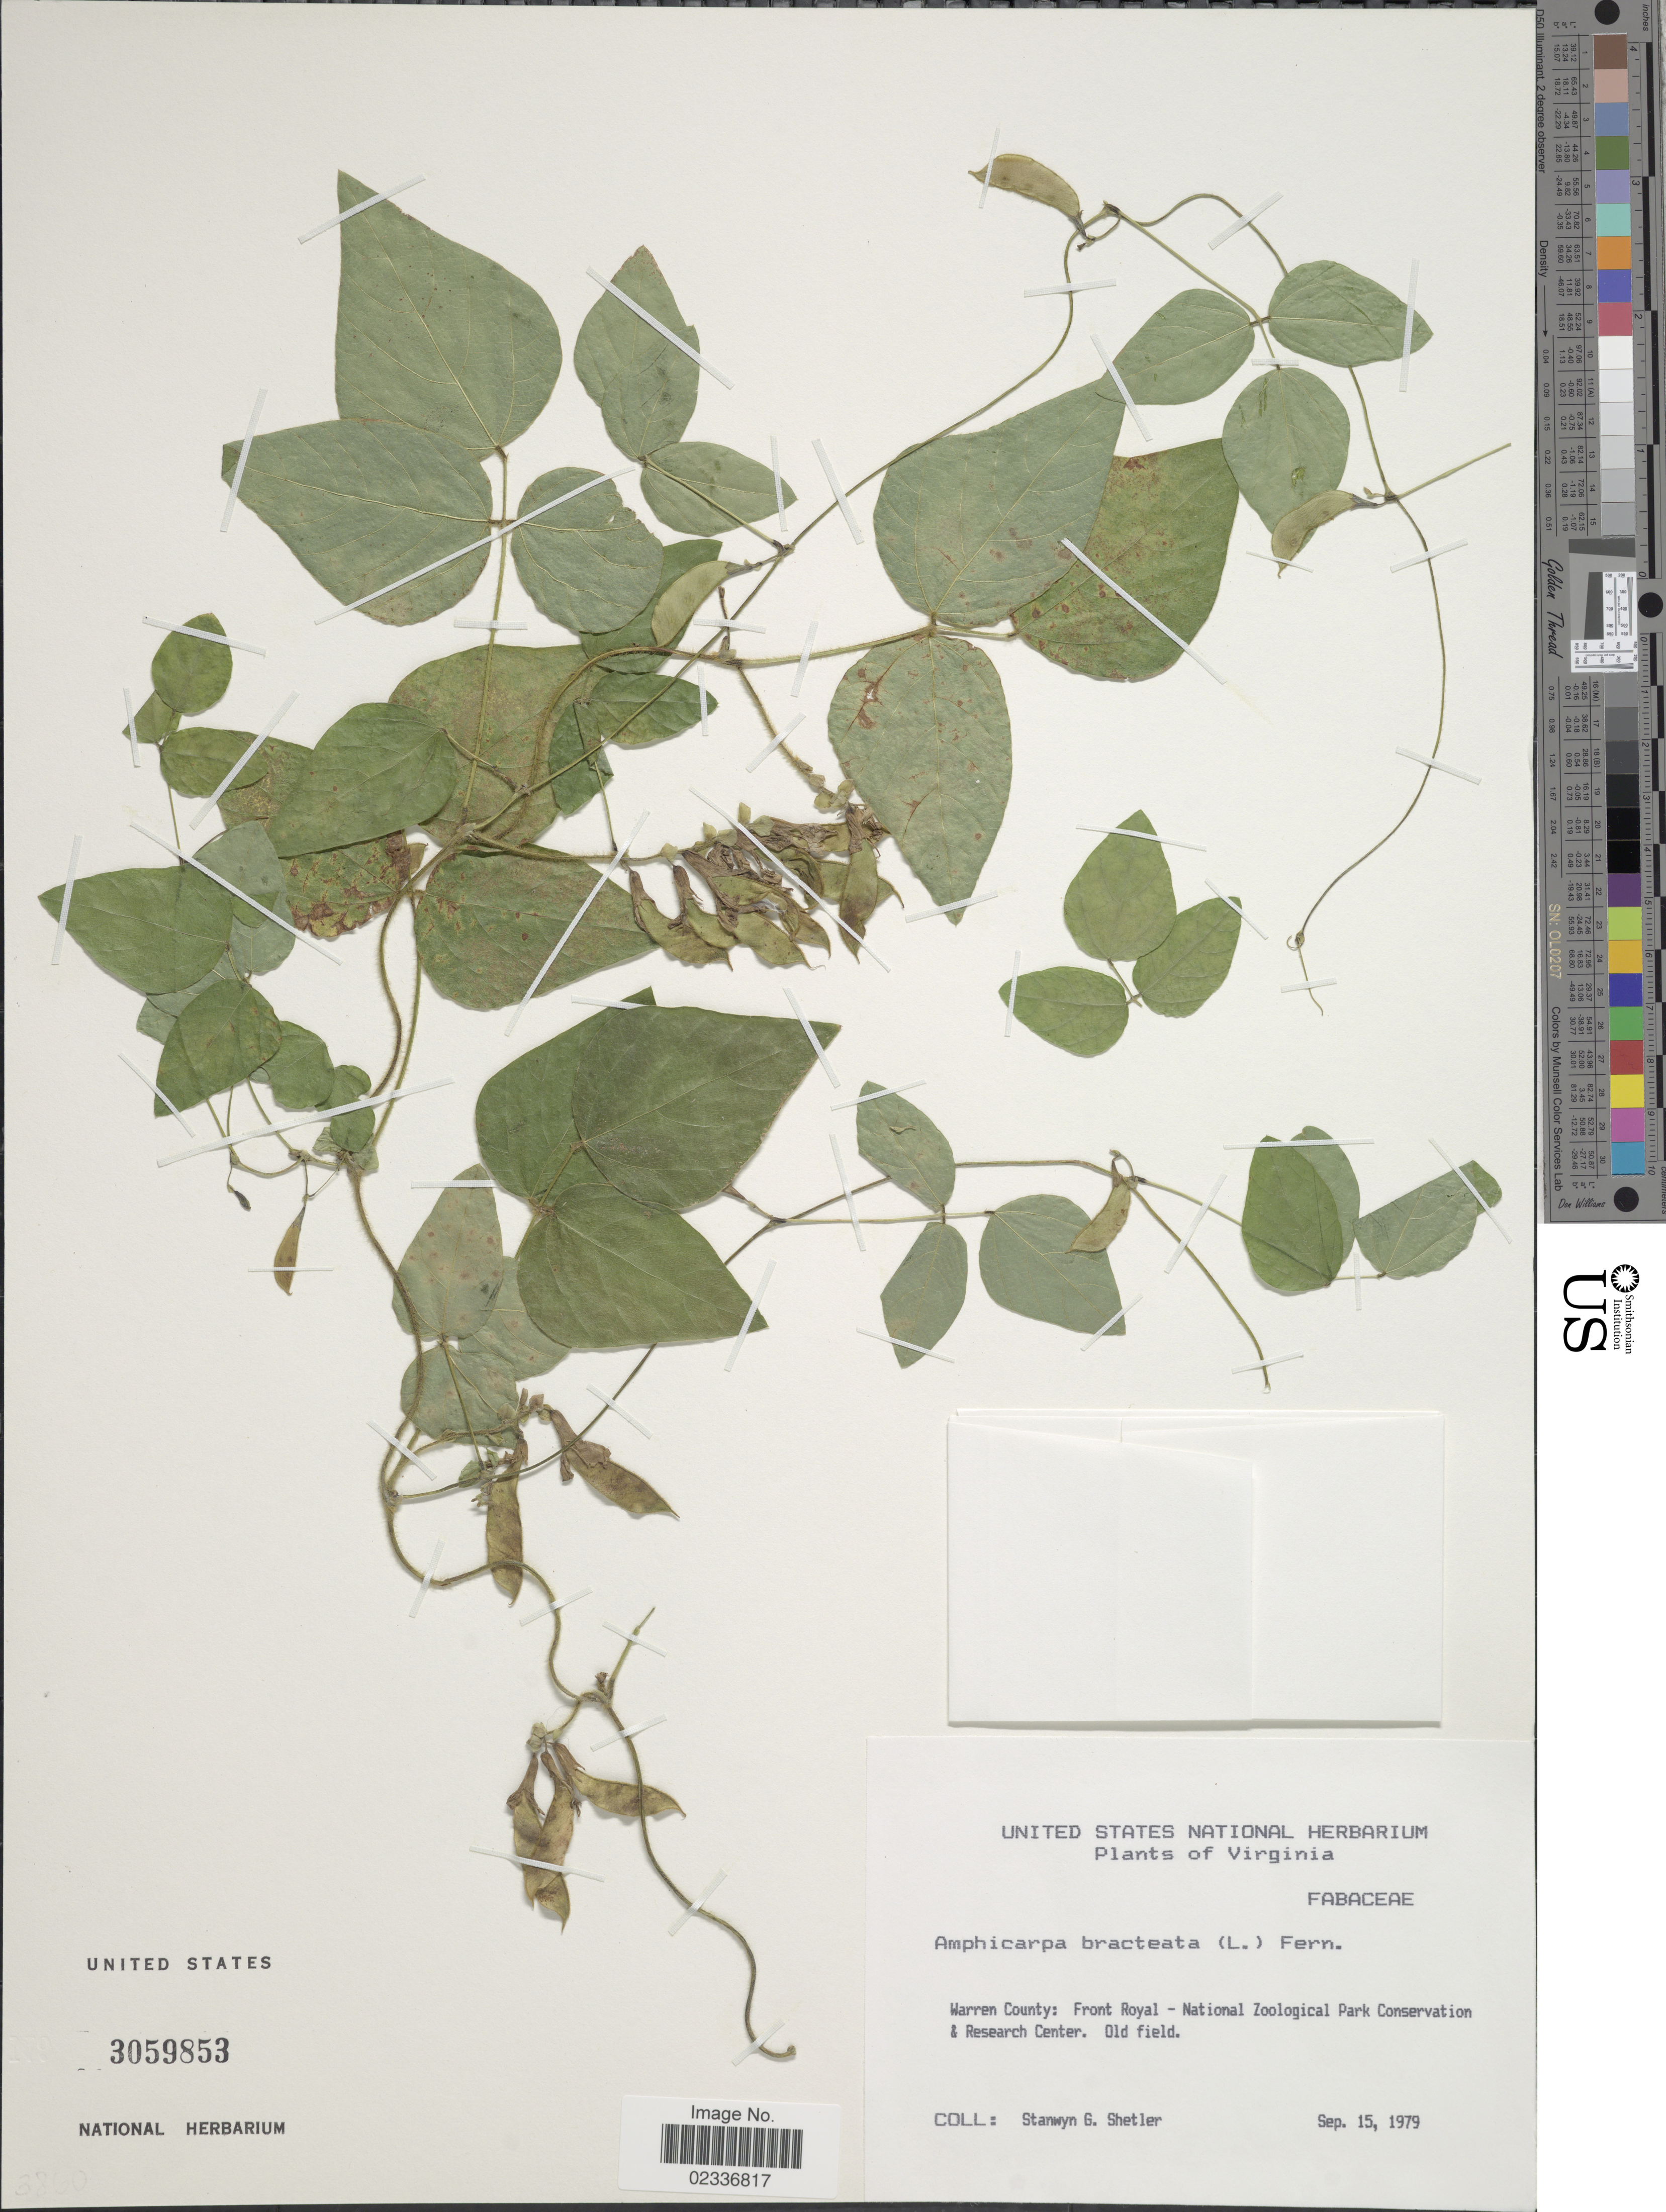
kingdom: Plantae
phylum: Tracheophyta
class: Magnoliopsida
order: Fabales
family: Fabaceae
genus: Amphicarpaea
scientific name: Amphicarpaea bracteata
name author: (L.) Fernald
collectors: S. Shetler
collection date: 1979-09-15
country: United States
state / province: Virginia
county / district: Warren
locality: Warren County: Front Royal-National Zoological Park Conservation & Research Center, old field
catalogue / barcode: US 3059853